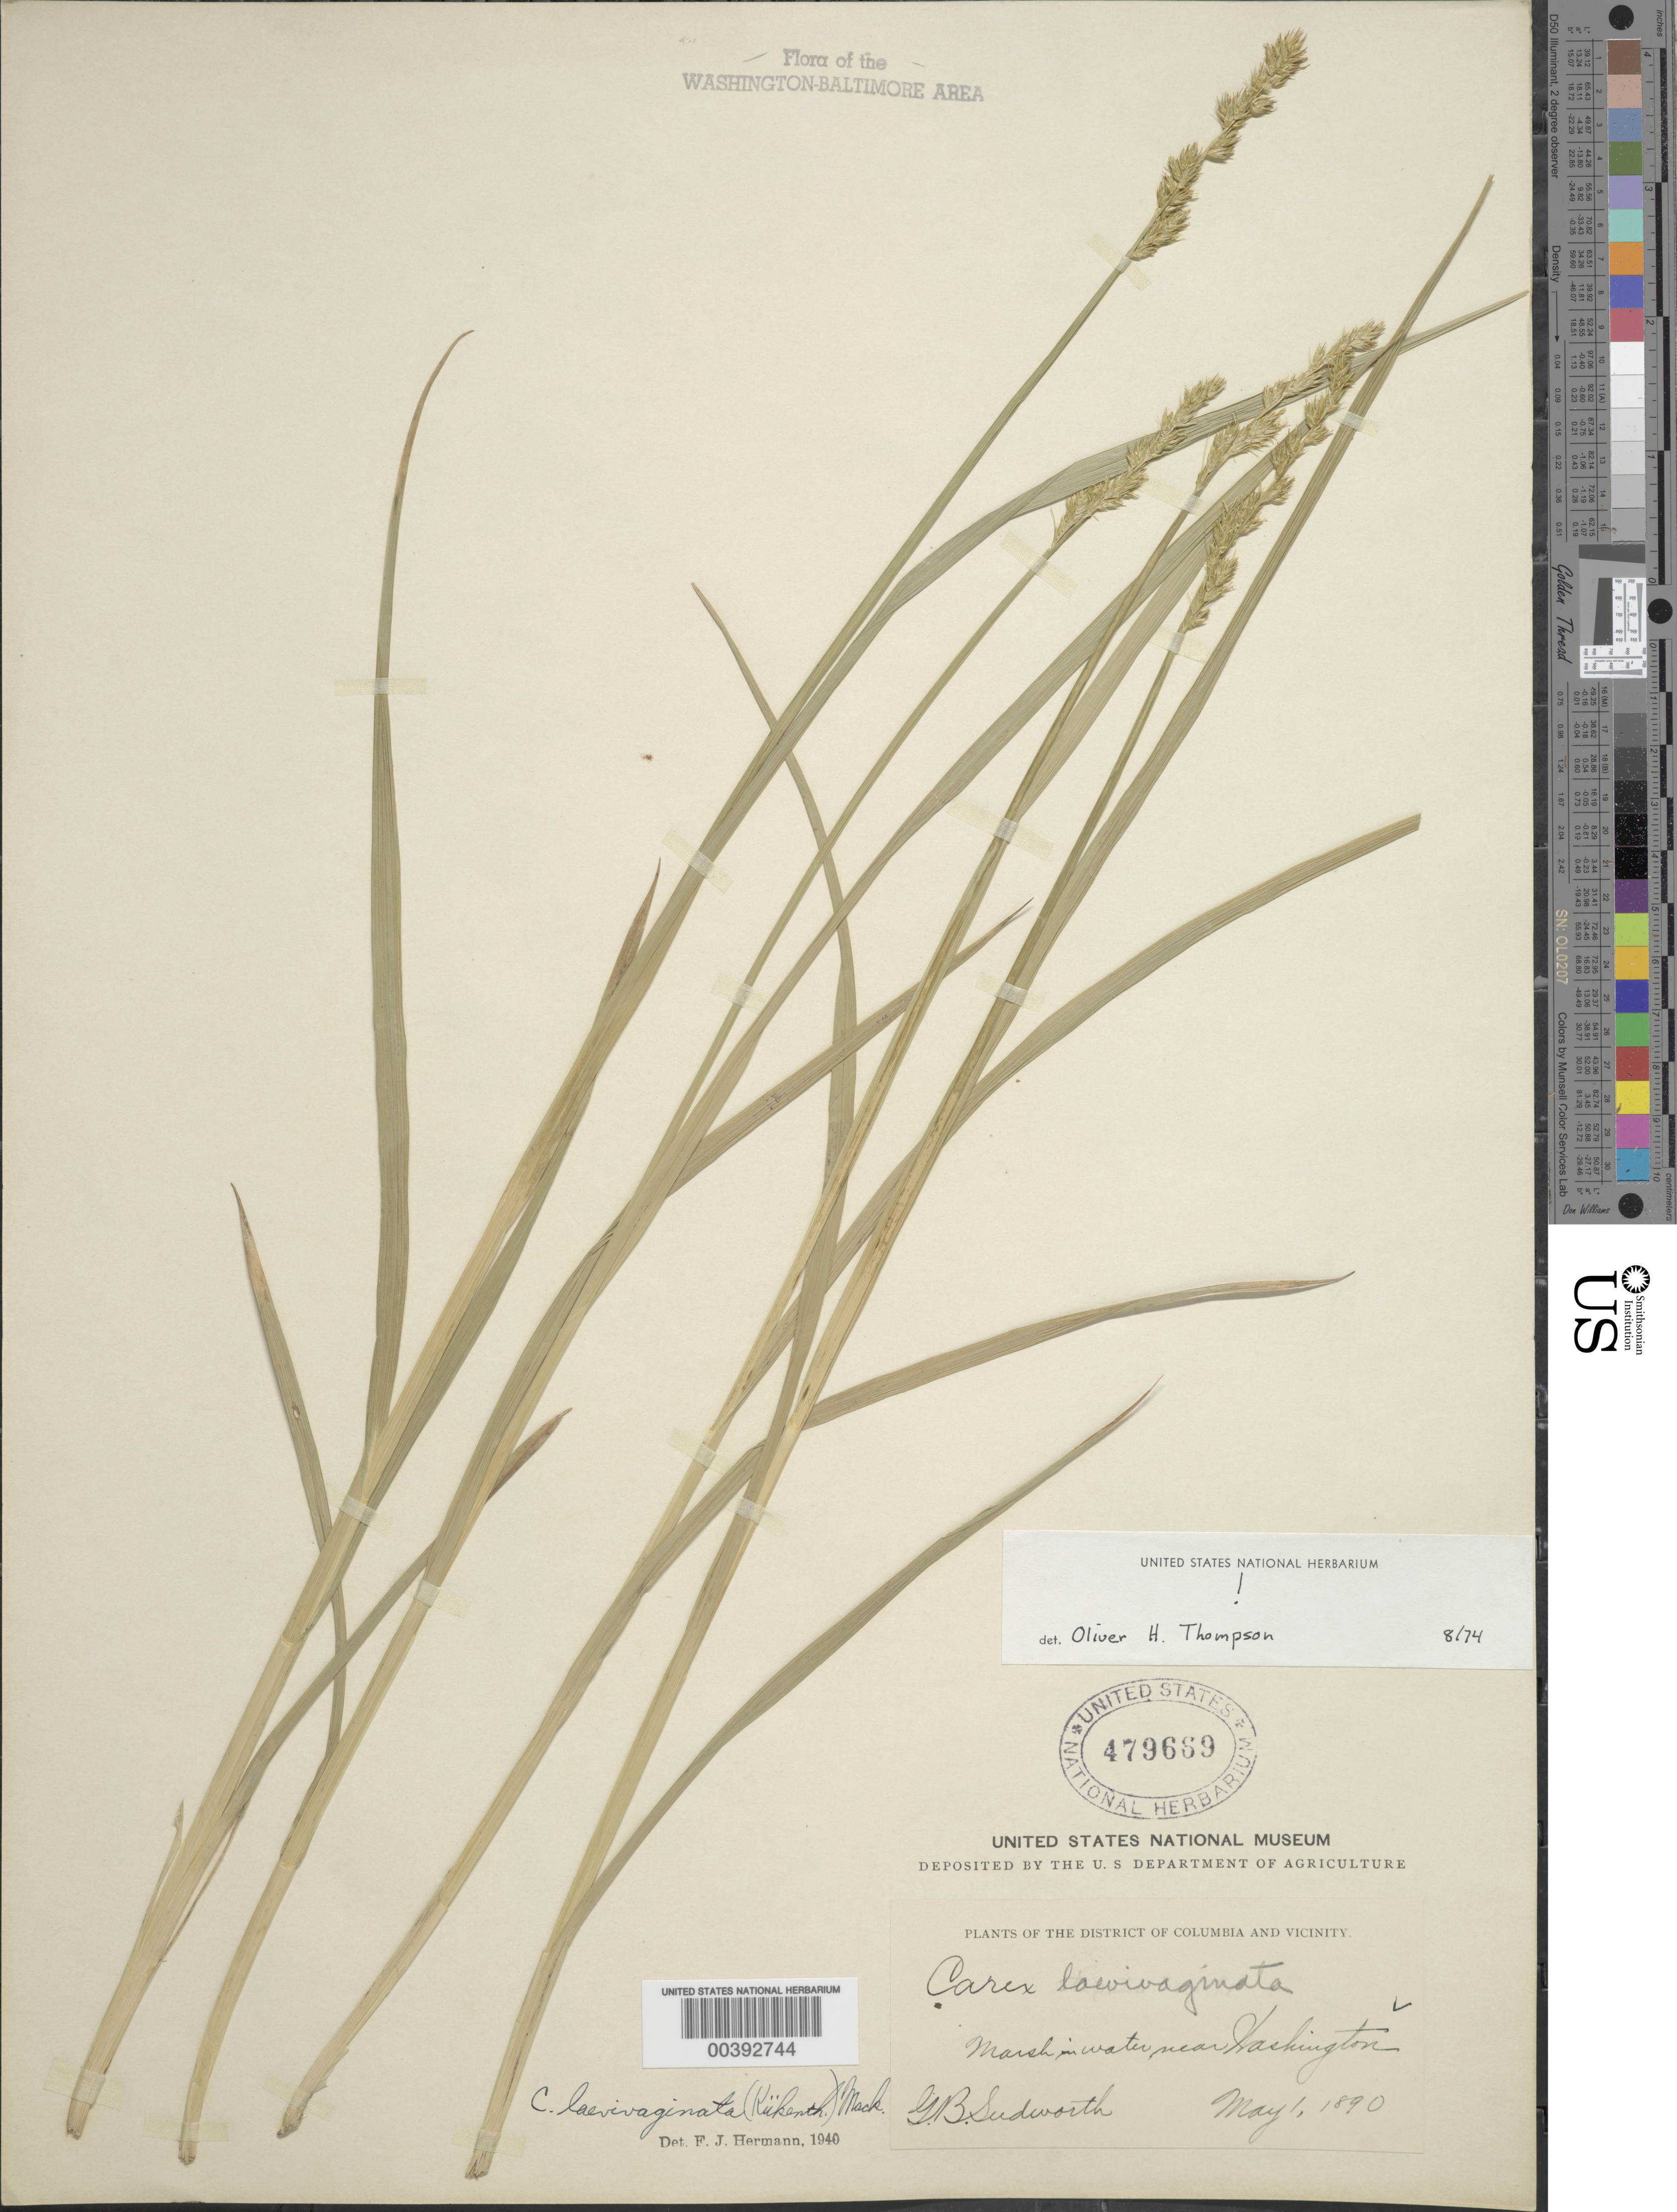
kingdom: Plantae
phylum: Tracheophyta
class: Liliopsida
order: Poales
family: Cyperaceae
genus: Carex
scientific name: Carex laevivaginata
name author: (Kük.) Mack.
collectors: G. B. Sudworth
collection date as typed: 01 May 1890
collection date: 1890-05-01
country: United States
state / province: District of Columbia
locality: Washington DC Area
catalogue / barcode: US 479669